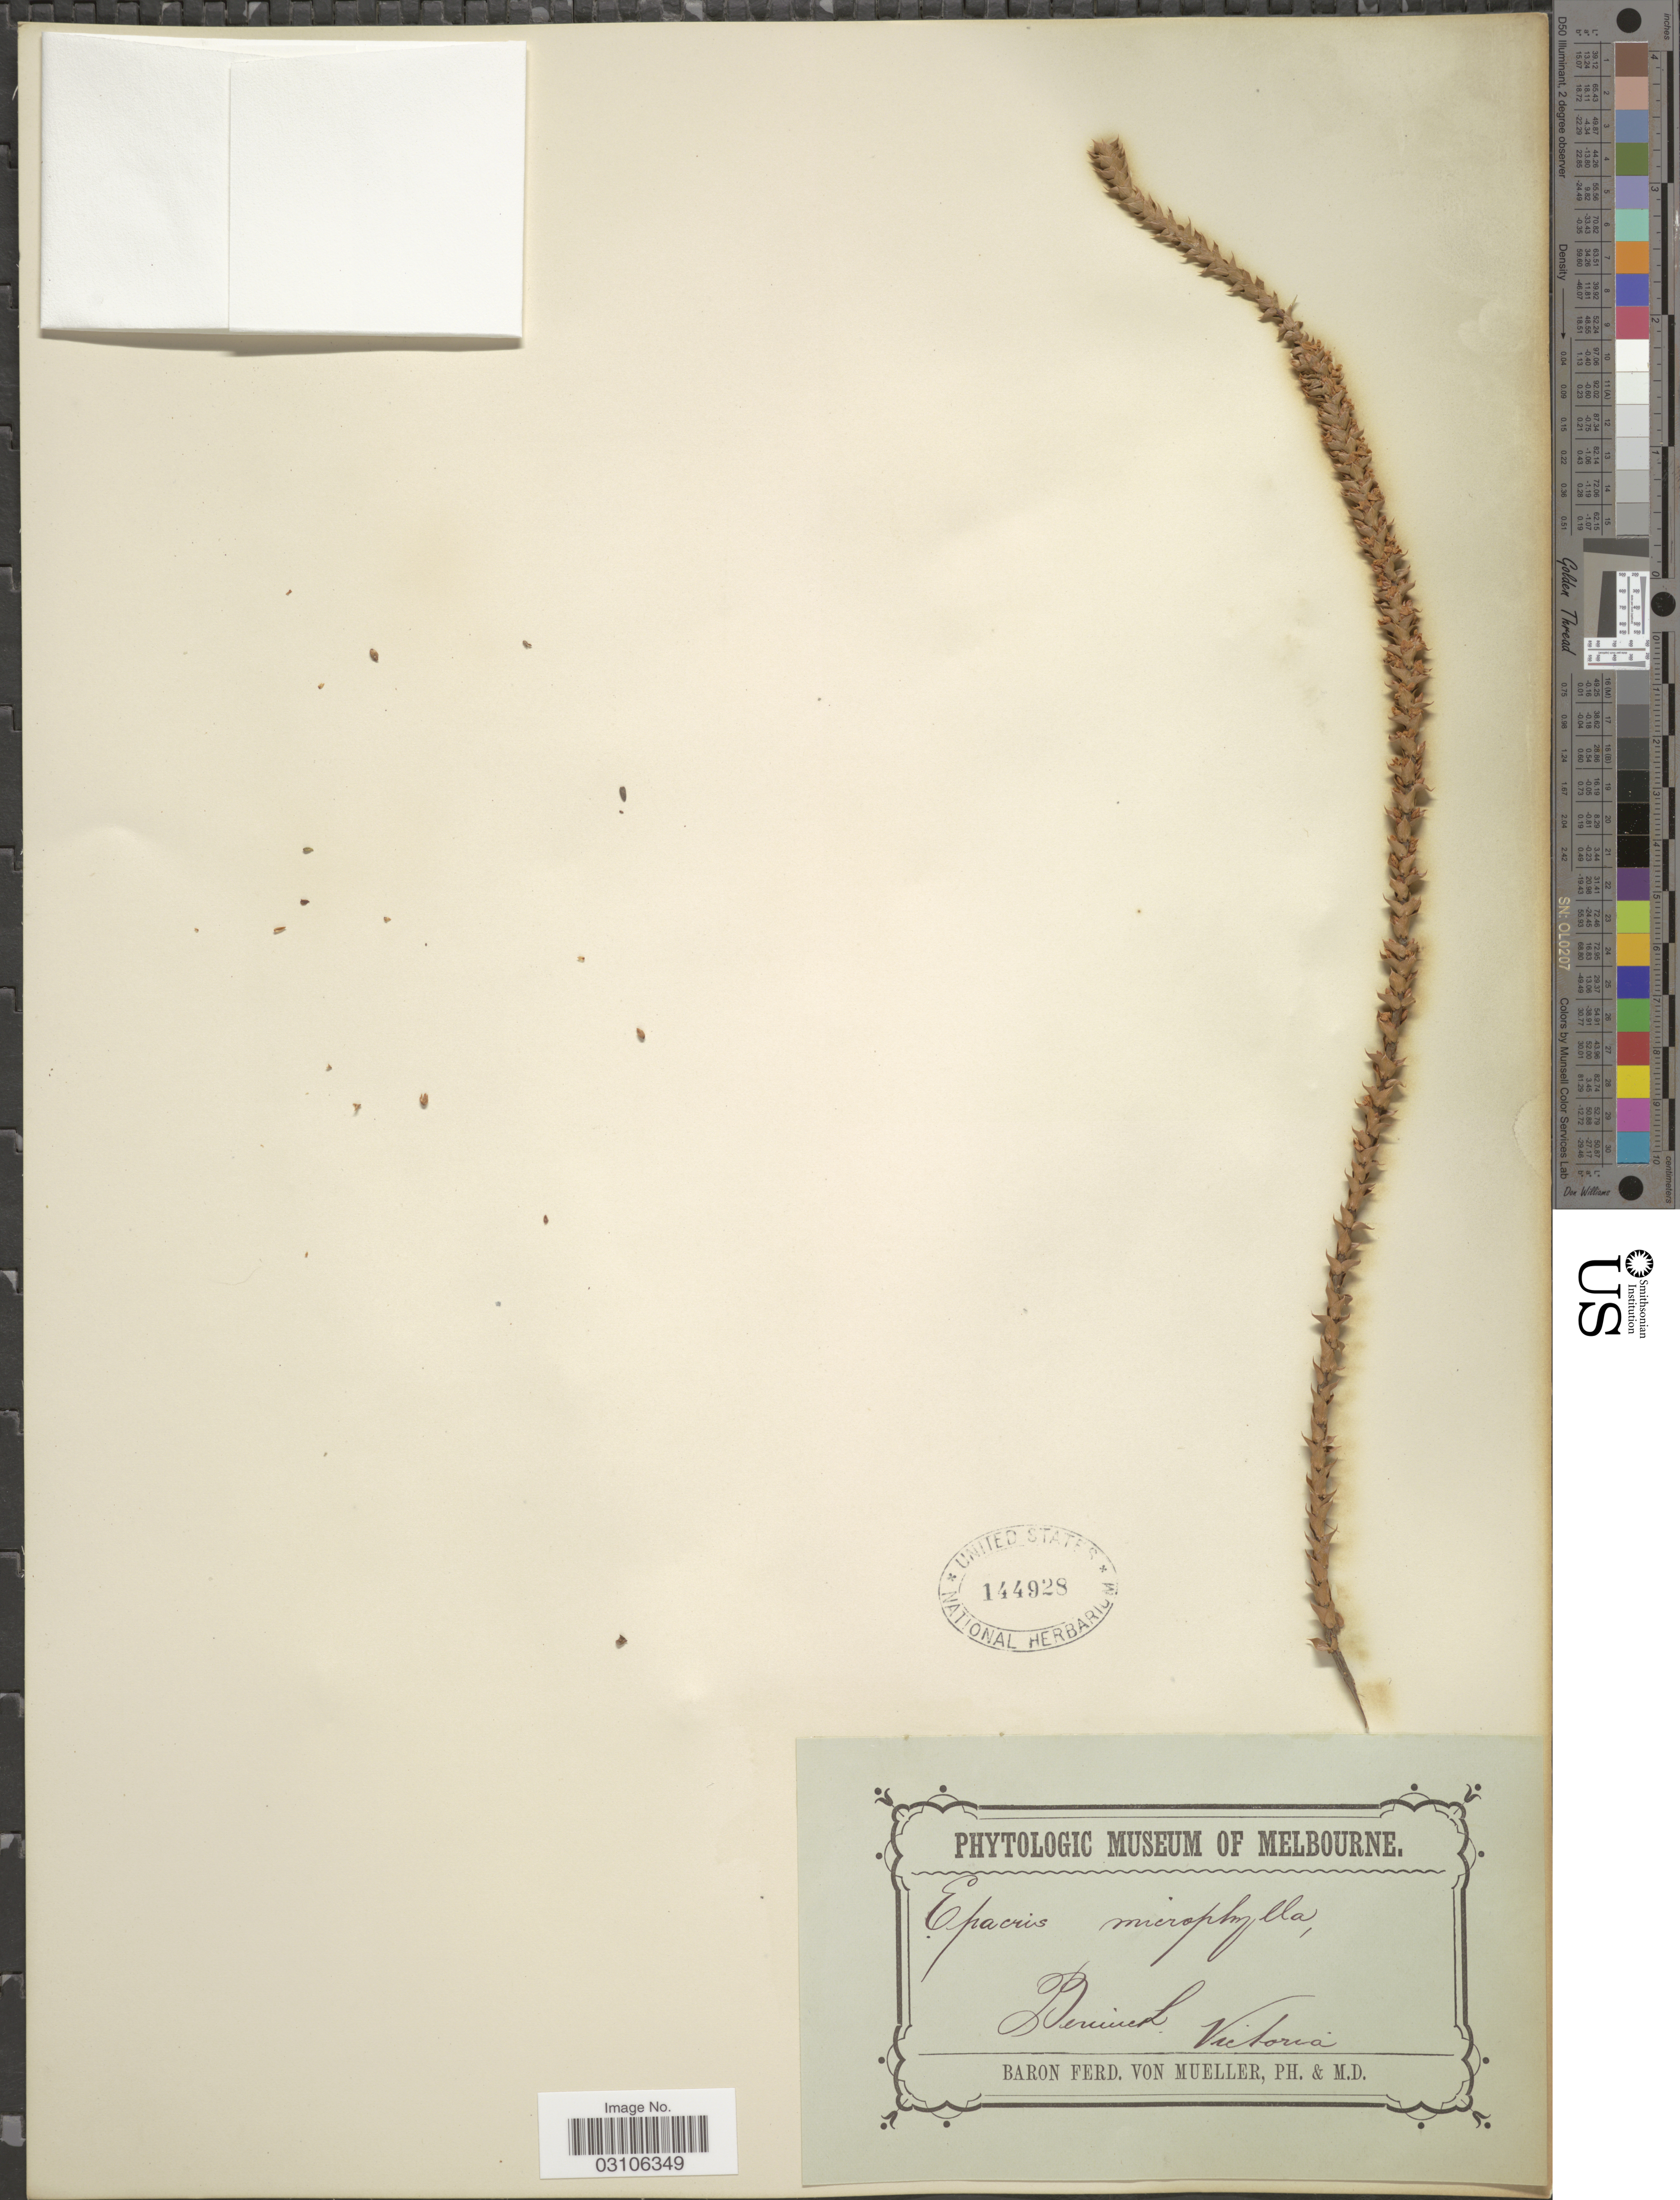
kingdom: Plantae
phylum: Tracheophyta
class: Magnoliopsida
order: Ericales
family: Ericaceae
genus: Epacris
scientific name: Epacris microphylla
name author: R. Br.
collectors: F. Mueller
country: Australia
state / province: Victoria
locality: Derrinal. Victoria.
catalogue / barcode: US 144928